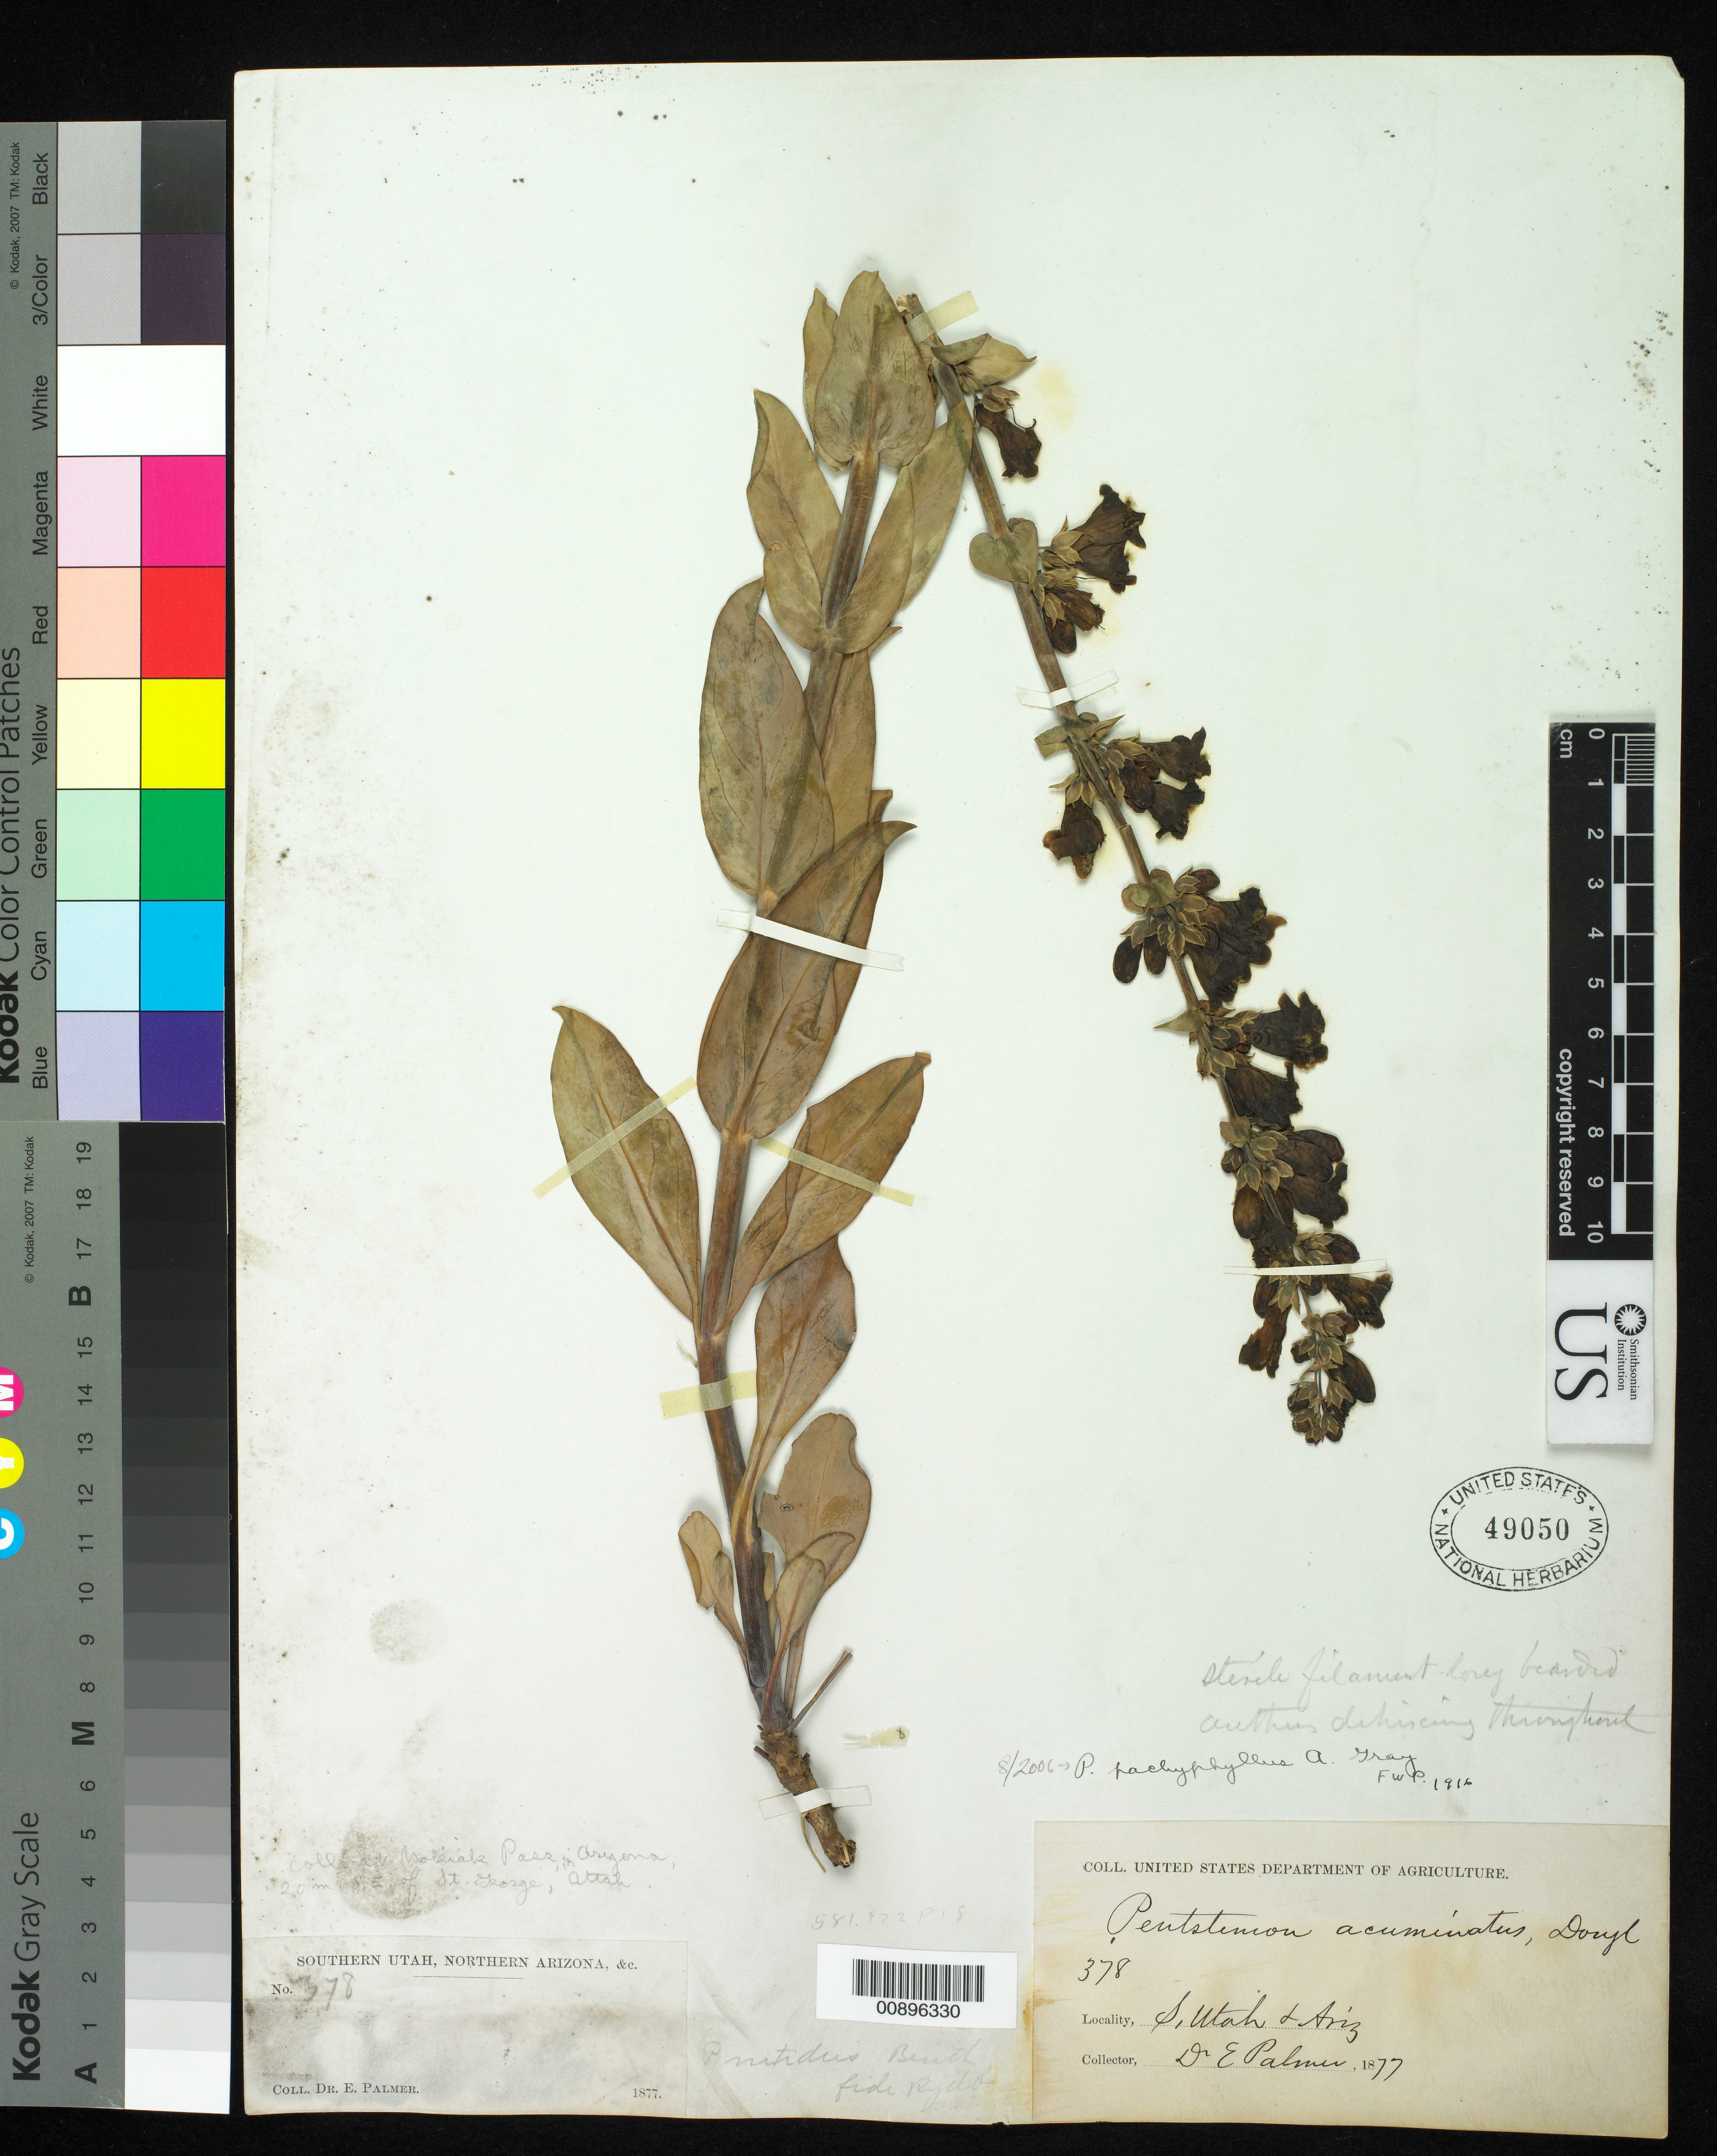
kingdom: Plantae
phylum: Tracheophyta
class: Magnoliopsida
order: Lamiales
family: Plantaginaceae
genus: Penstemon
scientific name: Penstemon pachyphyllus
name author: A. Gray ex Rydb.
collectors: E. Palmer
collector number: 378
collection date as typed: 1877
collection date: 1877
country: United States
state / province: Arizona / Utah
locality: S. Utah & Arizona.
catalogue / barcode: US 49050